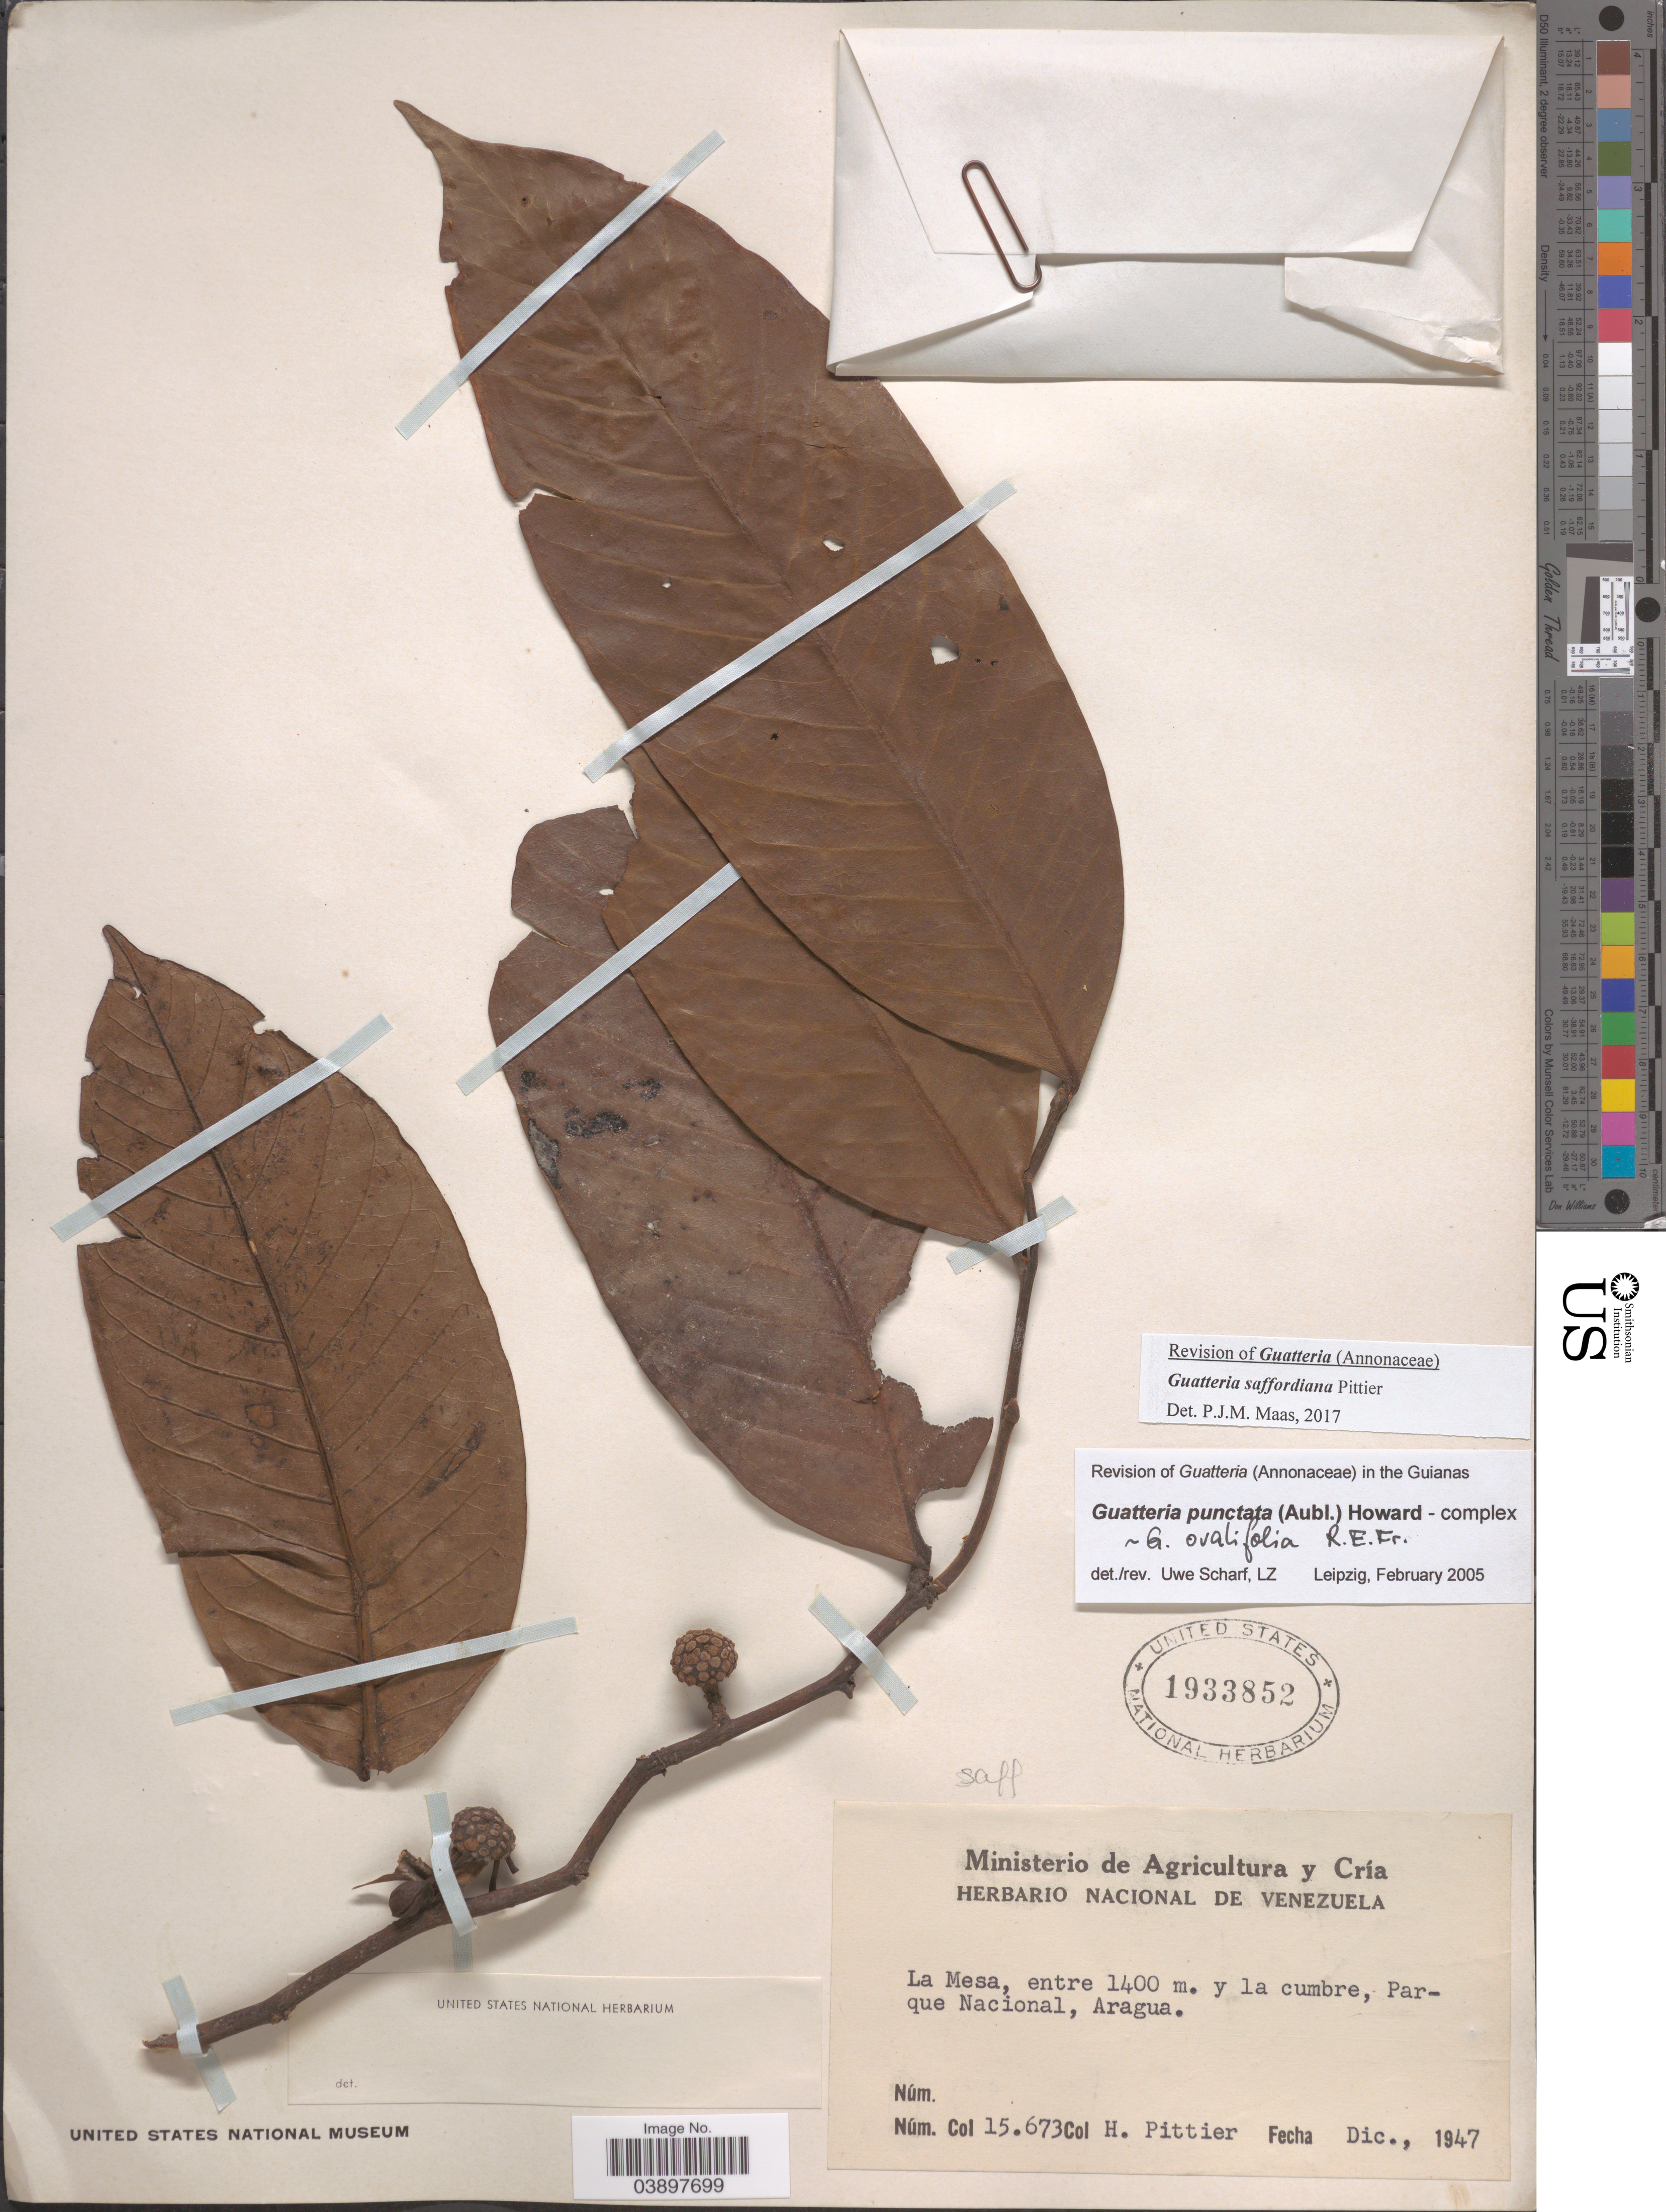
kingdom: Plantae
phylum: Tracheophyta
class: Magnoliopsida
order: Magnoliales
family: Annonaceae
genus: Guatteria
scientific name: Guatteria saffordiana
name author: Pittier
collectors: H. F. Pittier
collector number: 15673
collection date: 1947-12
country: Venezuela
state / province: Aragua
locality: La Mesa, Parque Nacional.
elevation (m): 1400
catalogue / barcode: US 1933852